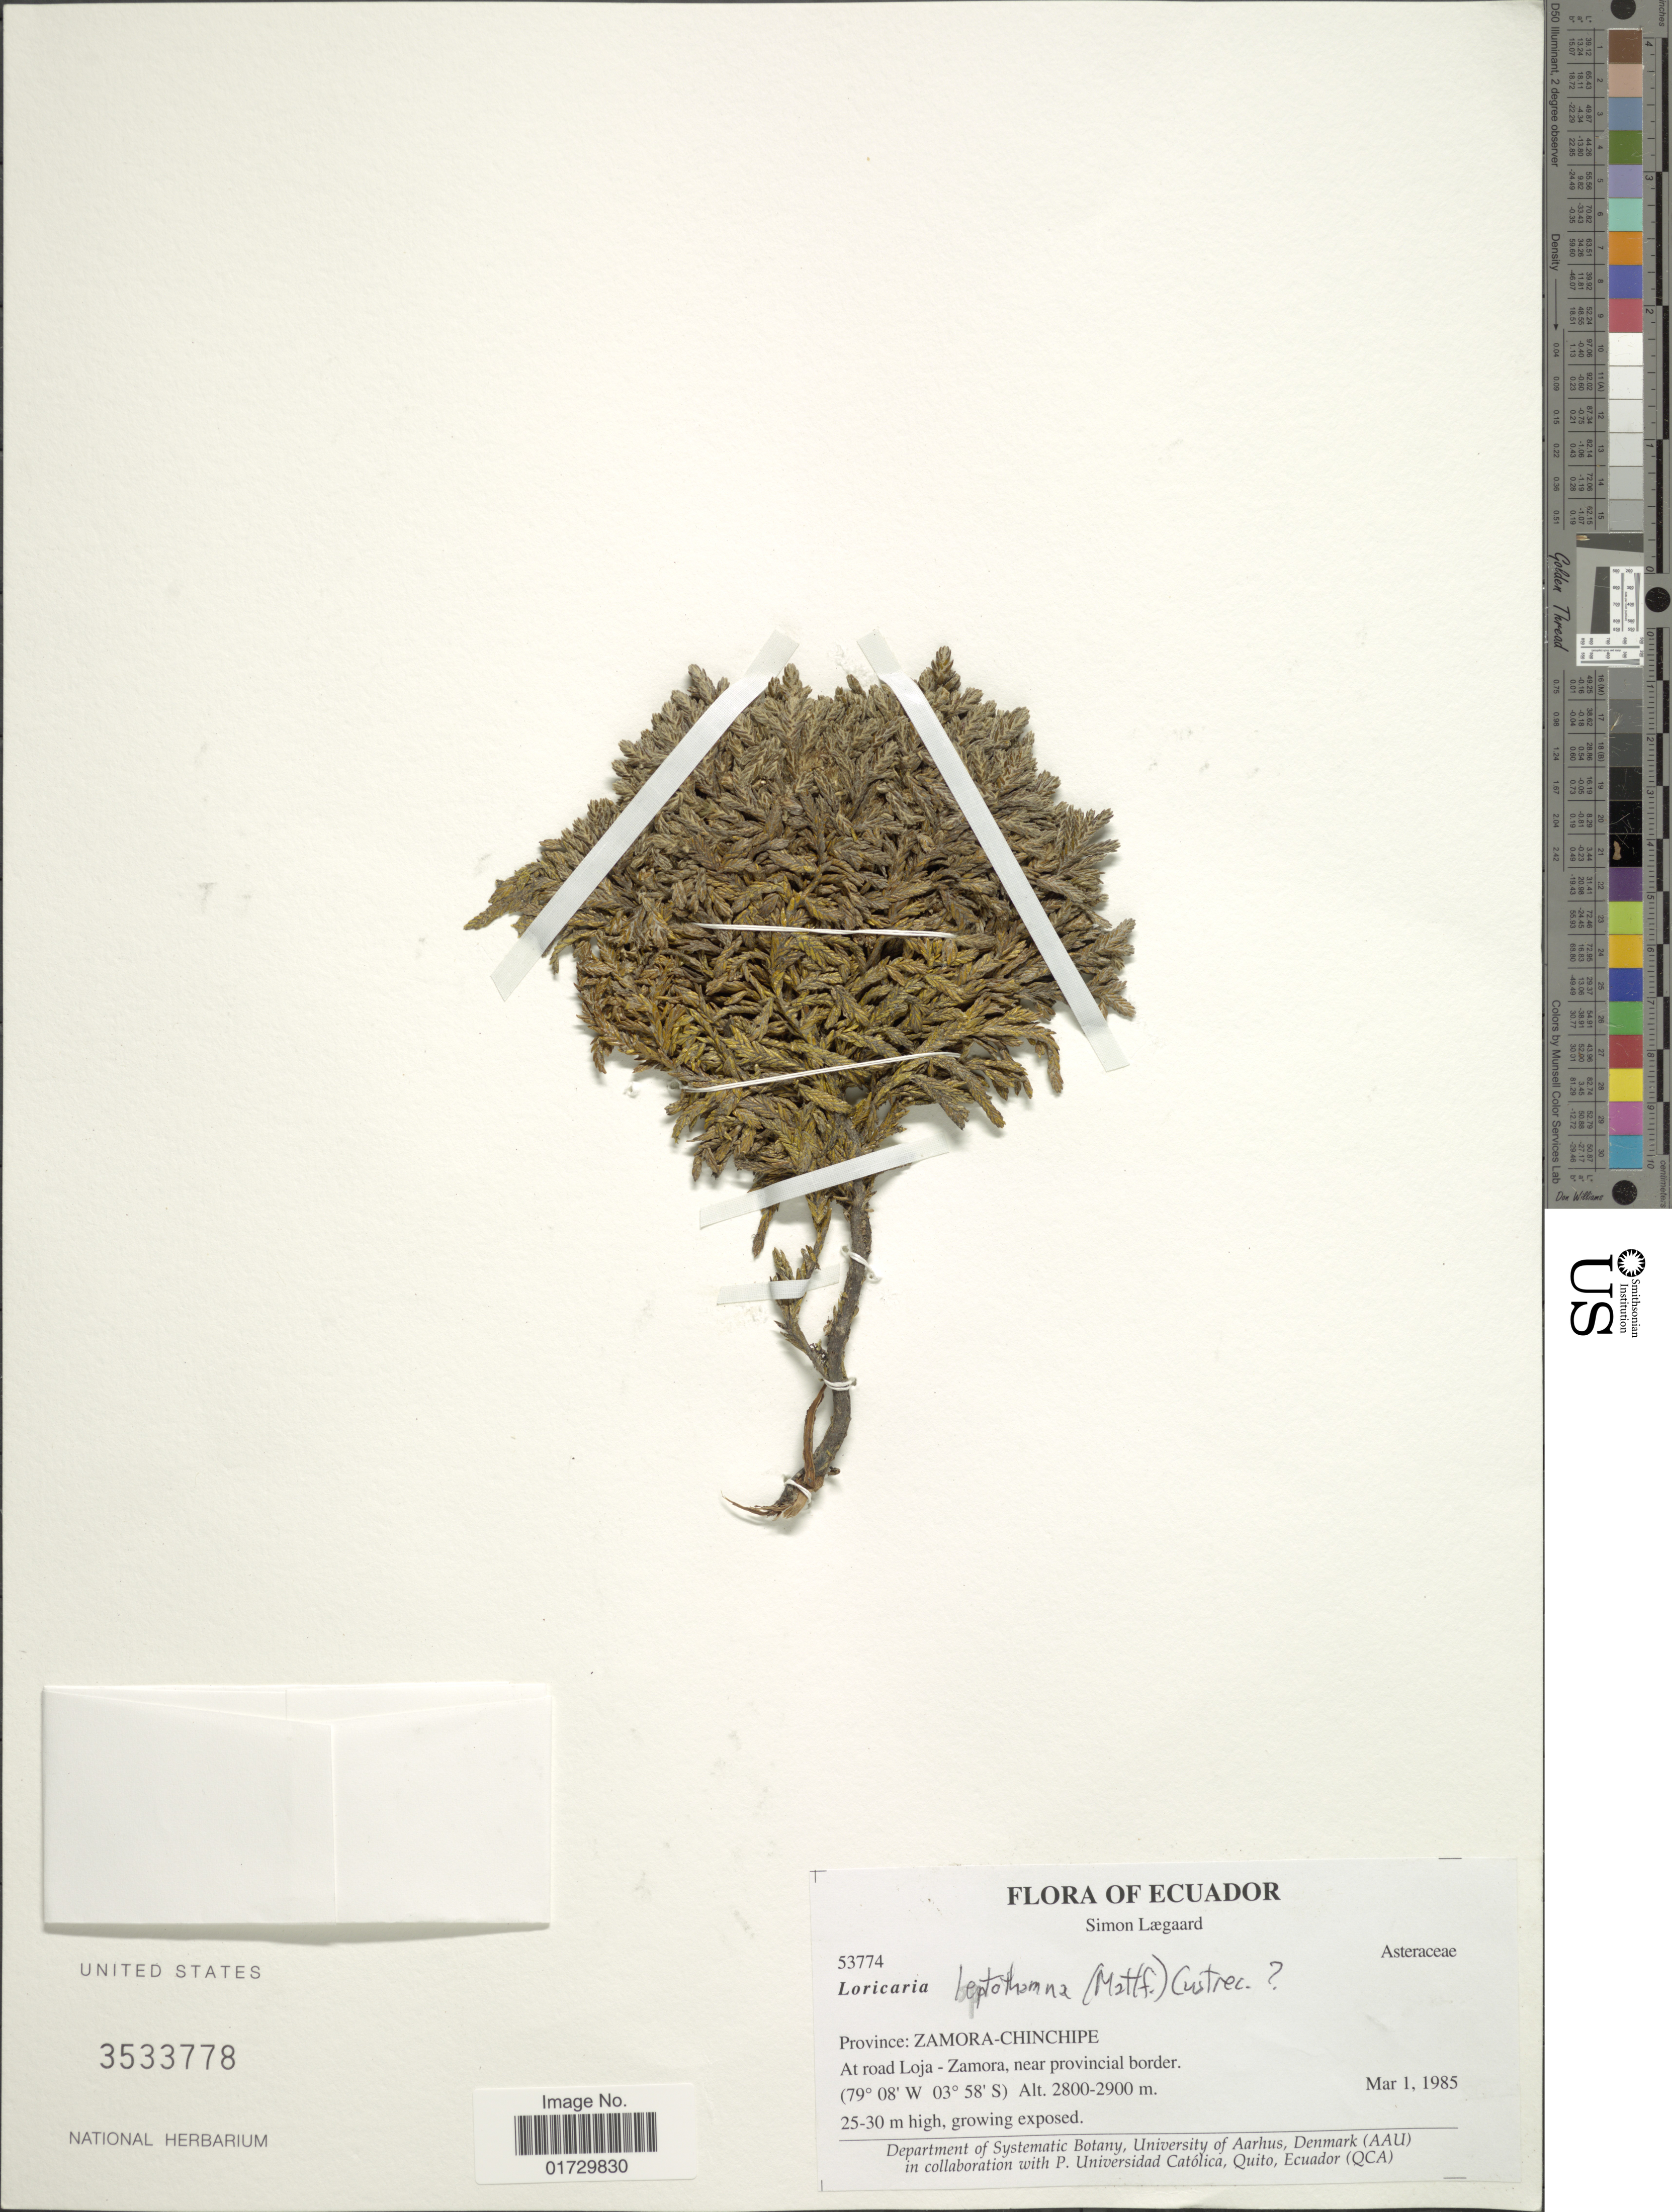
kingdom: Plantae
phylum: Tracheophyta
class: Magnoliopsida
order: Asterales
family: Asteraceae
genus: Loricaria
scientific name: Loricaria leptothamna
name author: (Mattf.) Cuatrec.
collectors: S. Lægaard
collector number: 53774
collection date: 1985-03-01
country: Ecuador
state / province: Zamora-Chinchipe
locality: At road Loja-Zamora, near provincial border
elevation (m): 2800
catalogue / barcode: US 3533778